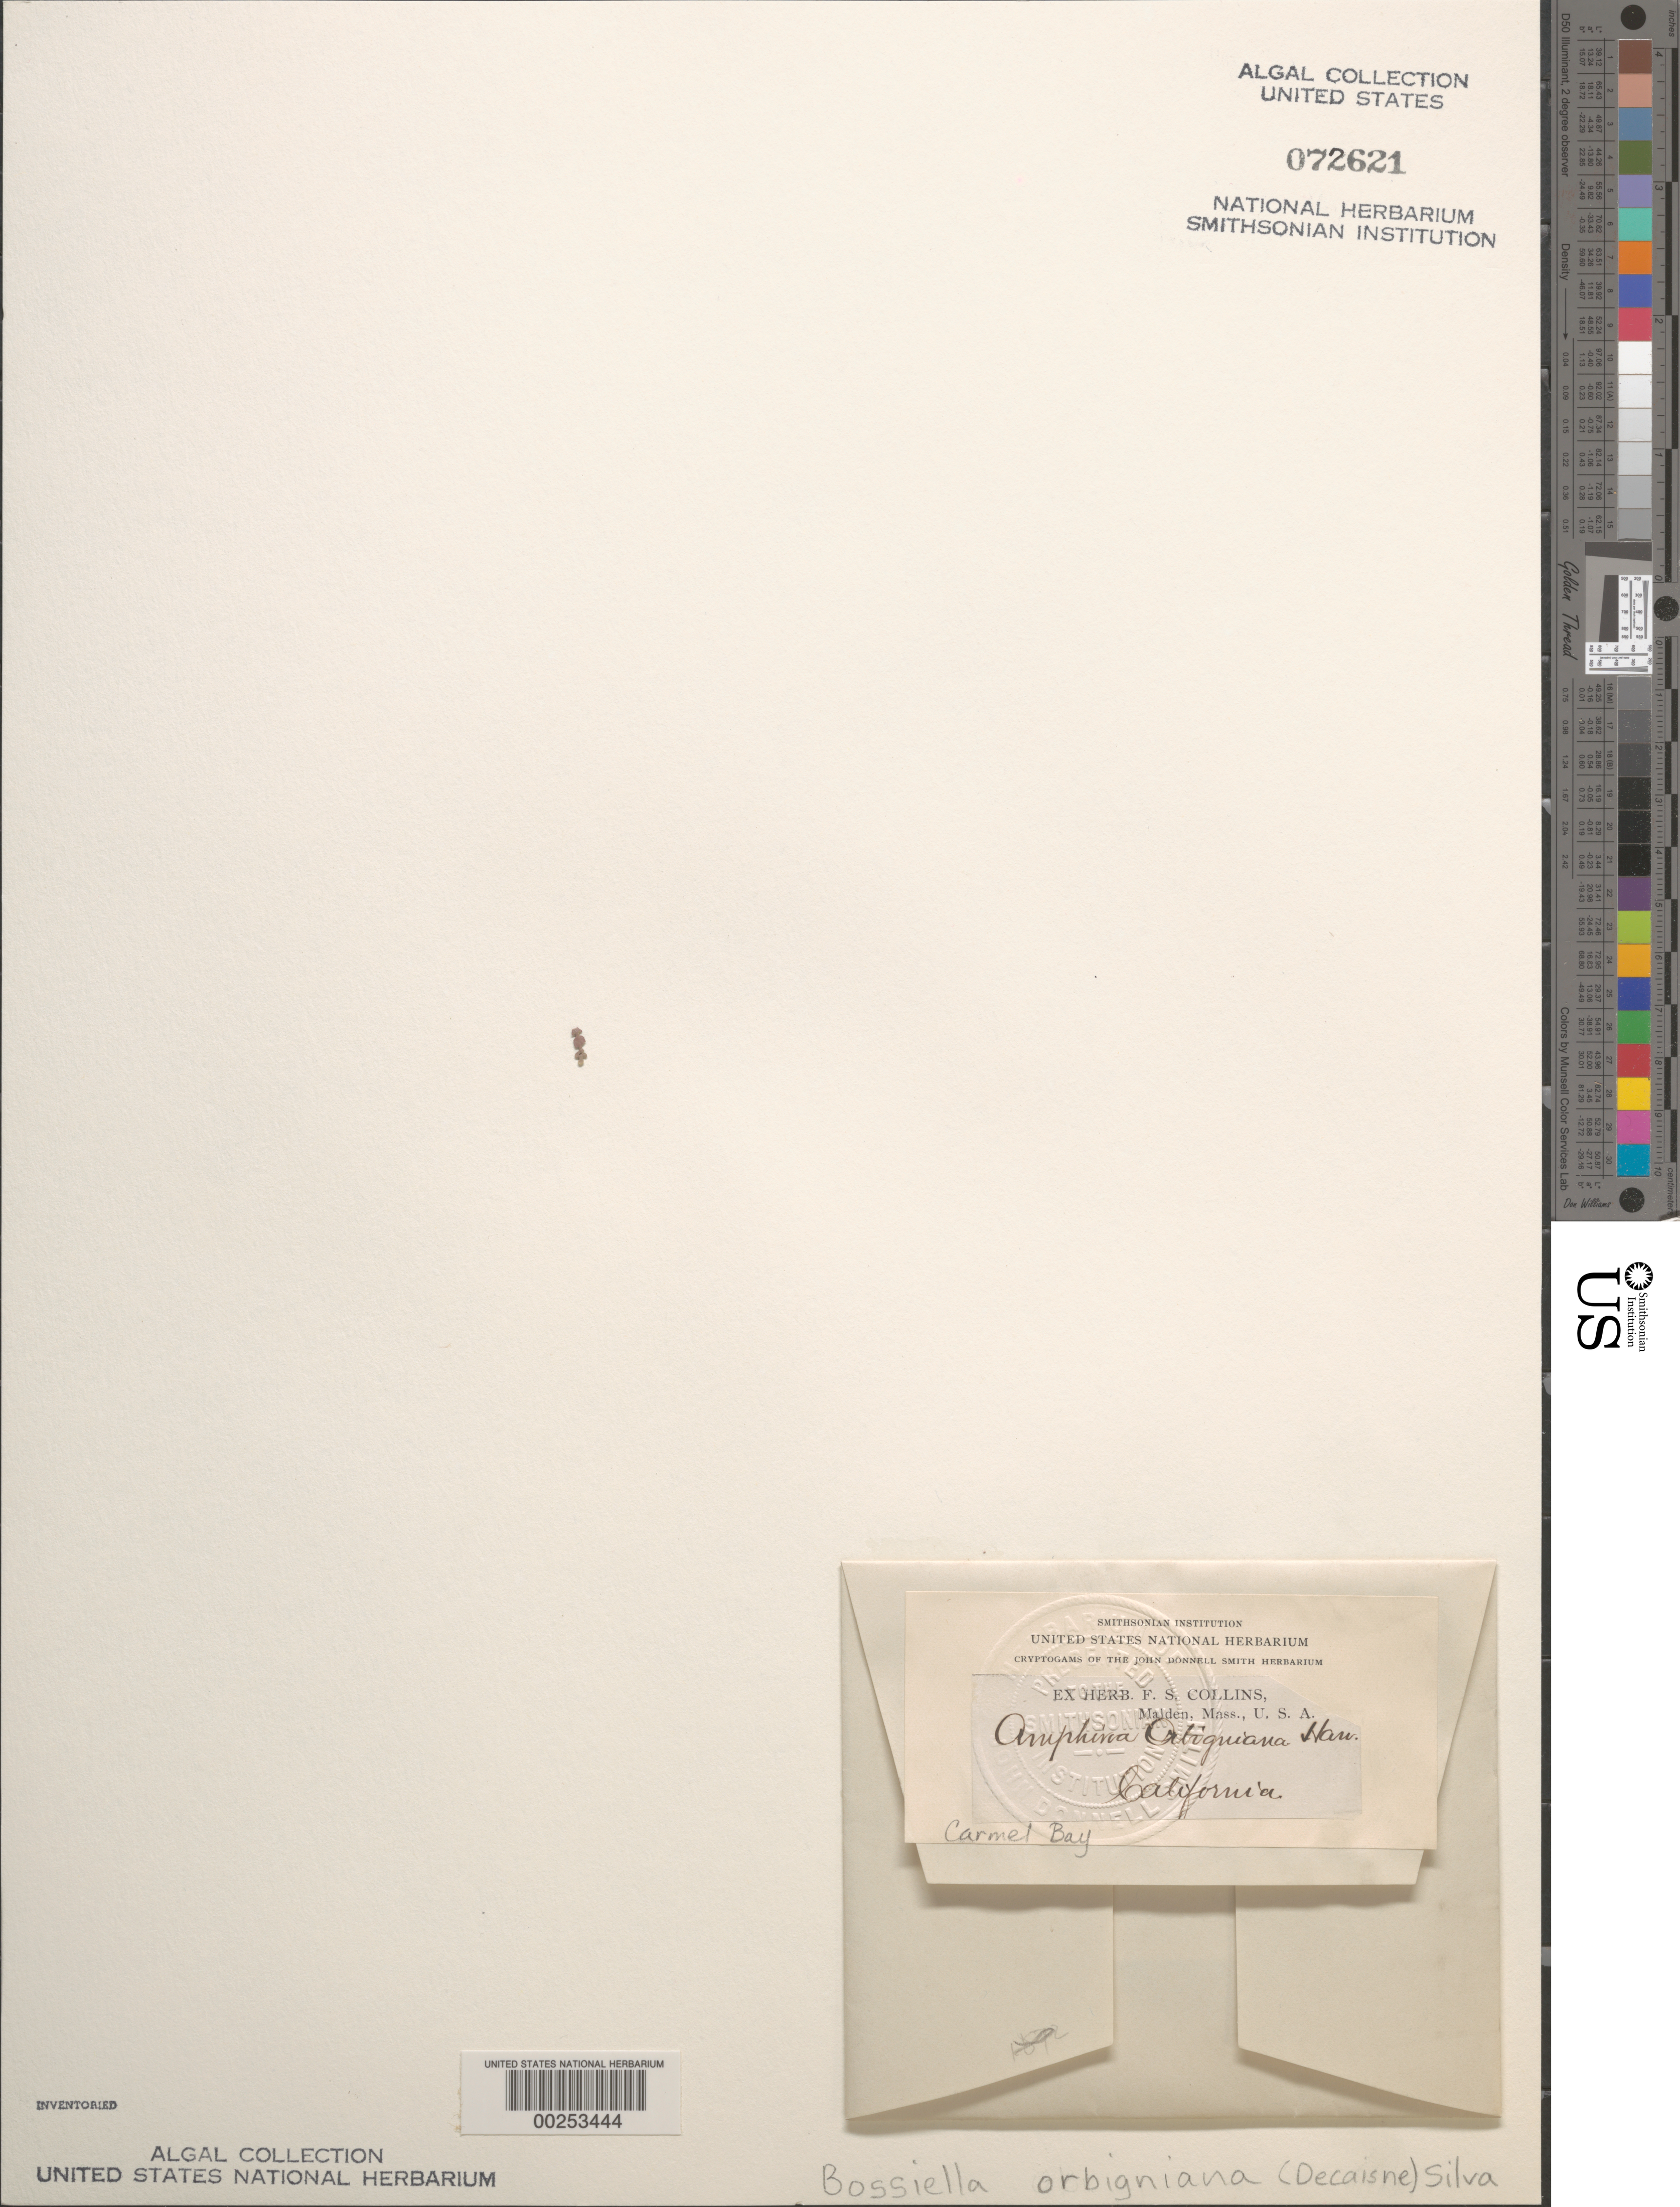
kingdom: Plantae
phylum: Rhodophyta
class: Florideophyceae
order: Corallinales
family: Corallinaceae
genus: Bossiella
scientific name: Bossiella orbigniana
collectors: G. Lichtenthaler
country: United States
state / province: California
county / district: Monterey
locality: Carmel Bay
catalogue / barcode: US 72621